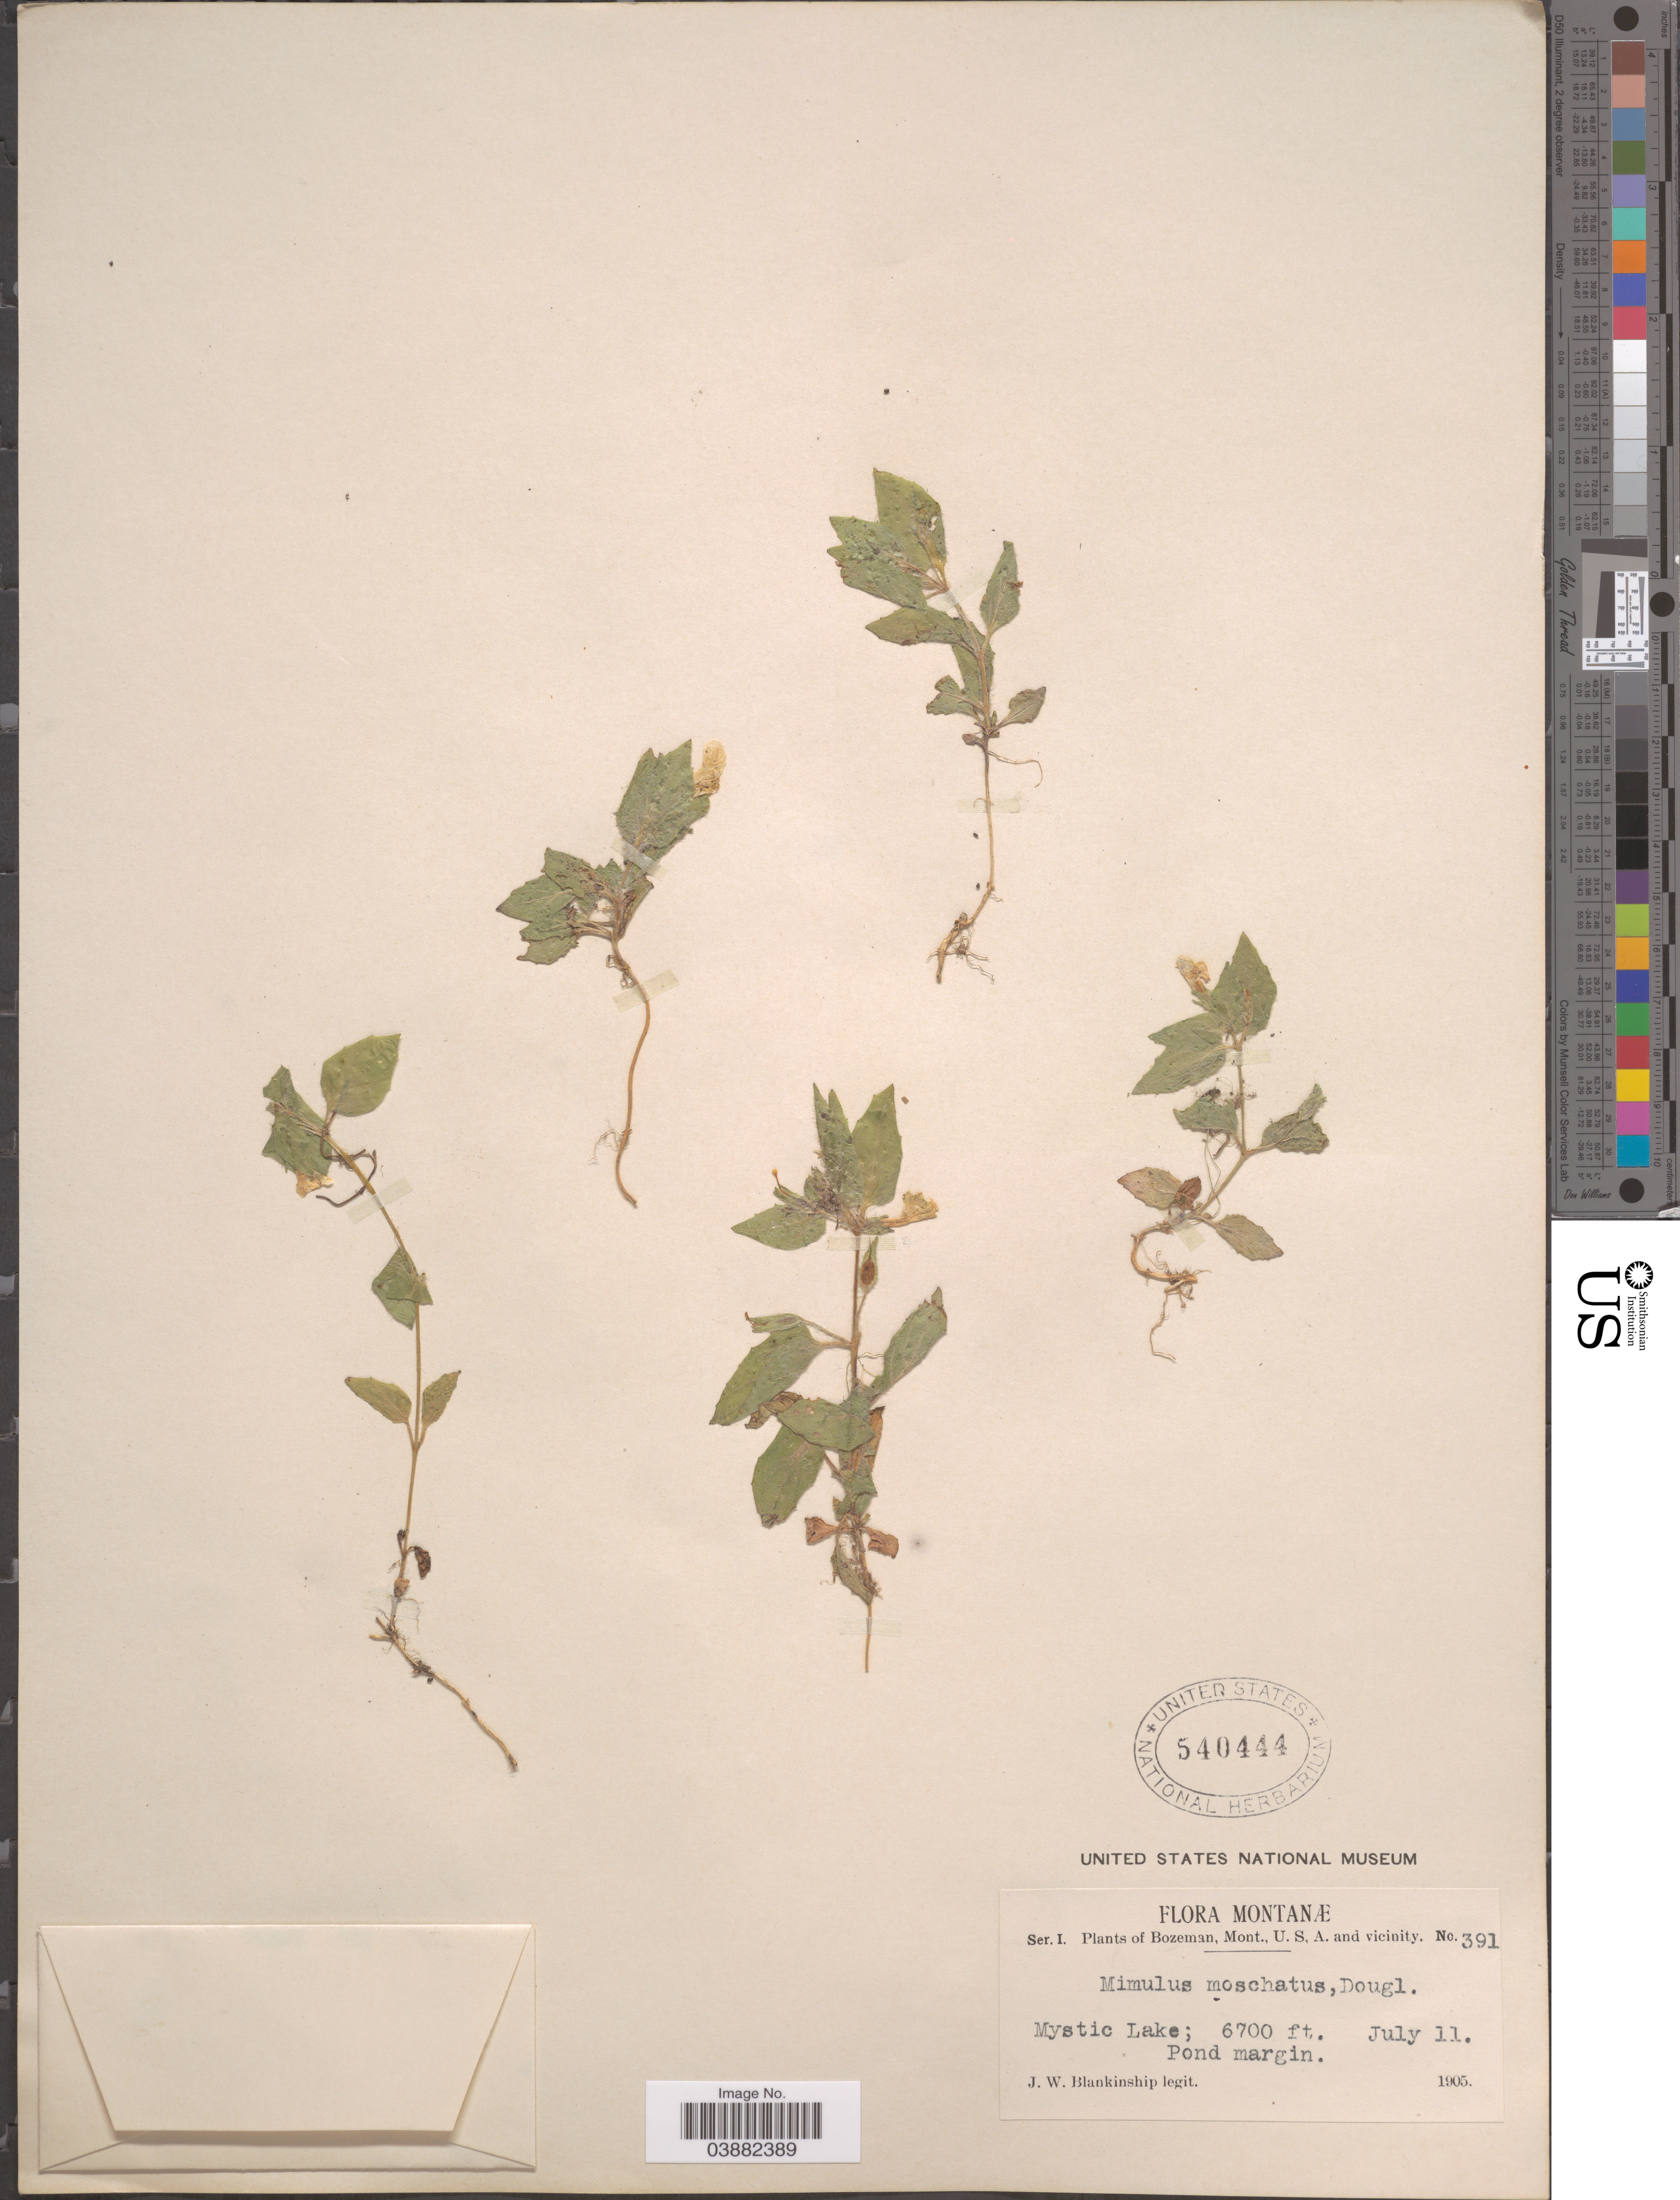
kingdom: Plantae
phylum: Tracheophyta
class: Magnoliopsida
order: Lamiales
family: Phrymaceae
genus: Mimulus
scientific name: Mimulus moschatus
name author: Douglas ex Lindl.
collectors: J. W. Blankinship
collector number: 391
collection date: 1905-07-11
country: United States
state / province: Montana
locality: Bozeman, and vicinity. Mystic Lake. Pond margin.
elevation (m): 2042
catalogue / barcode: US 540444